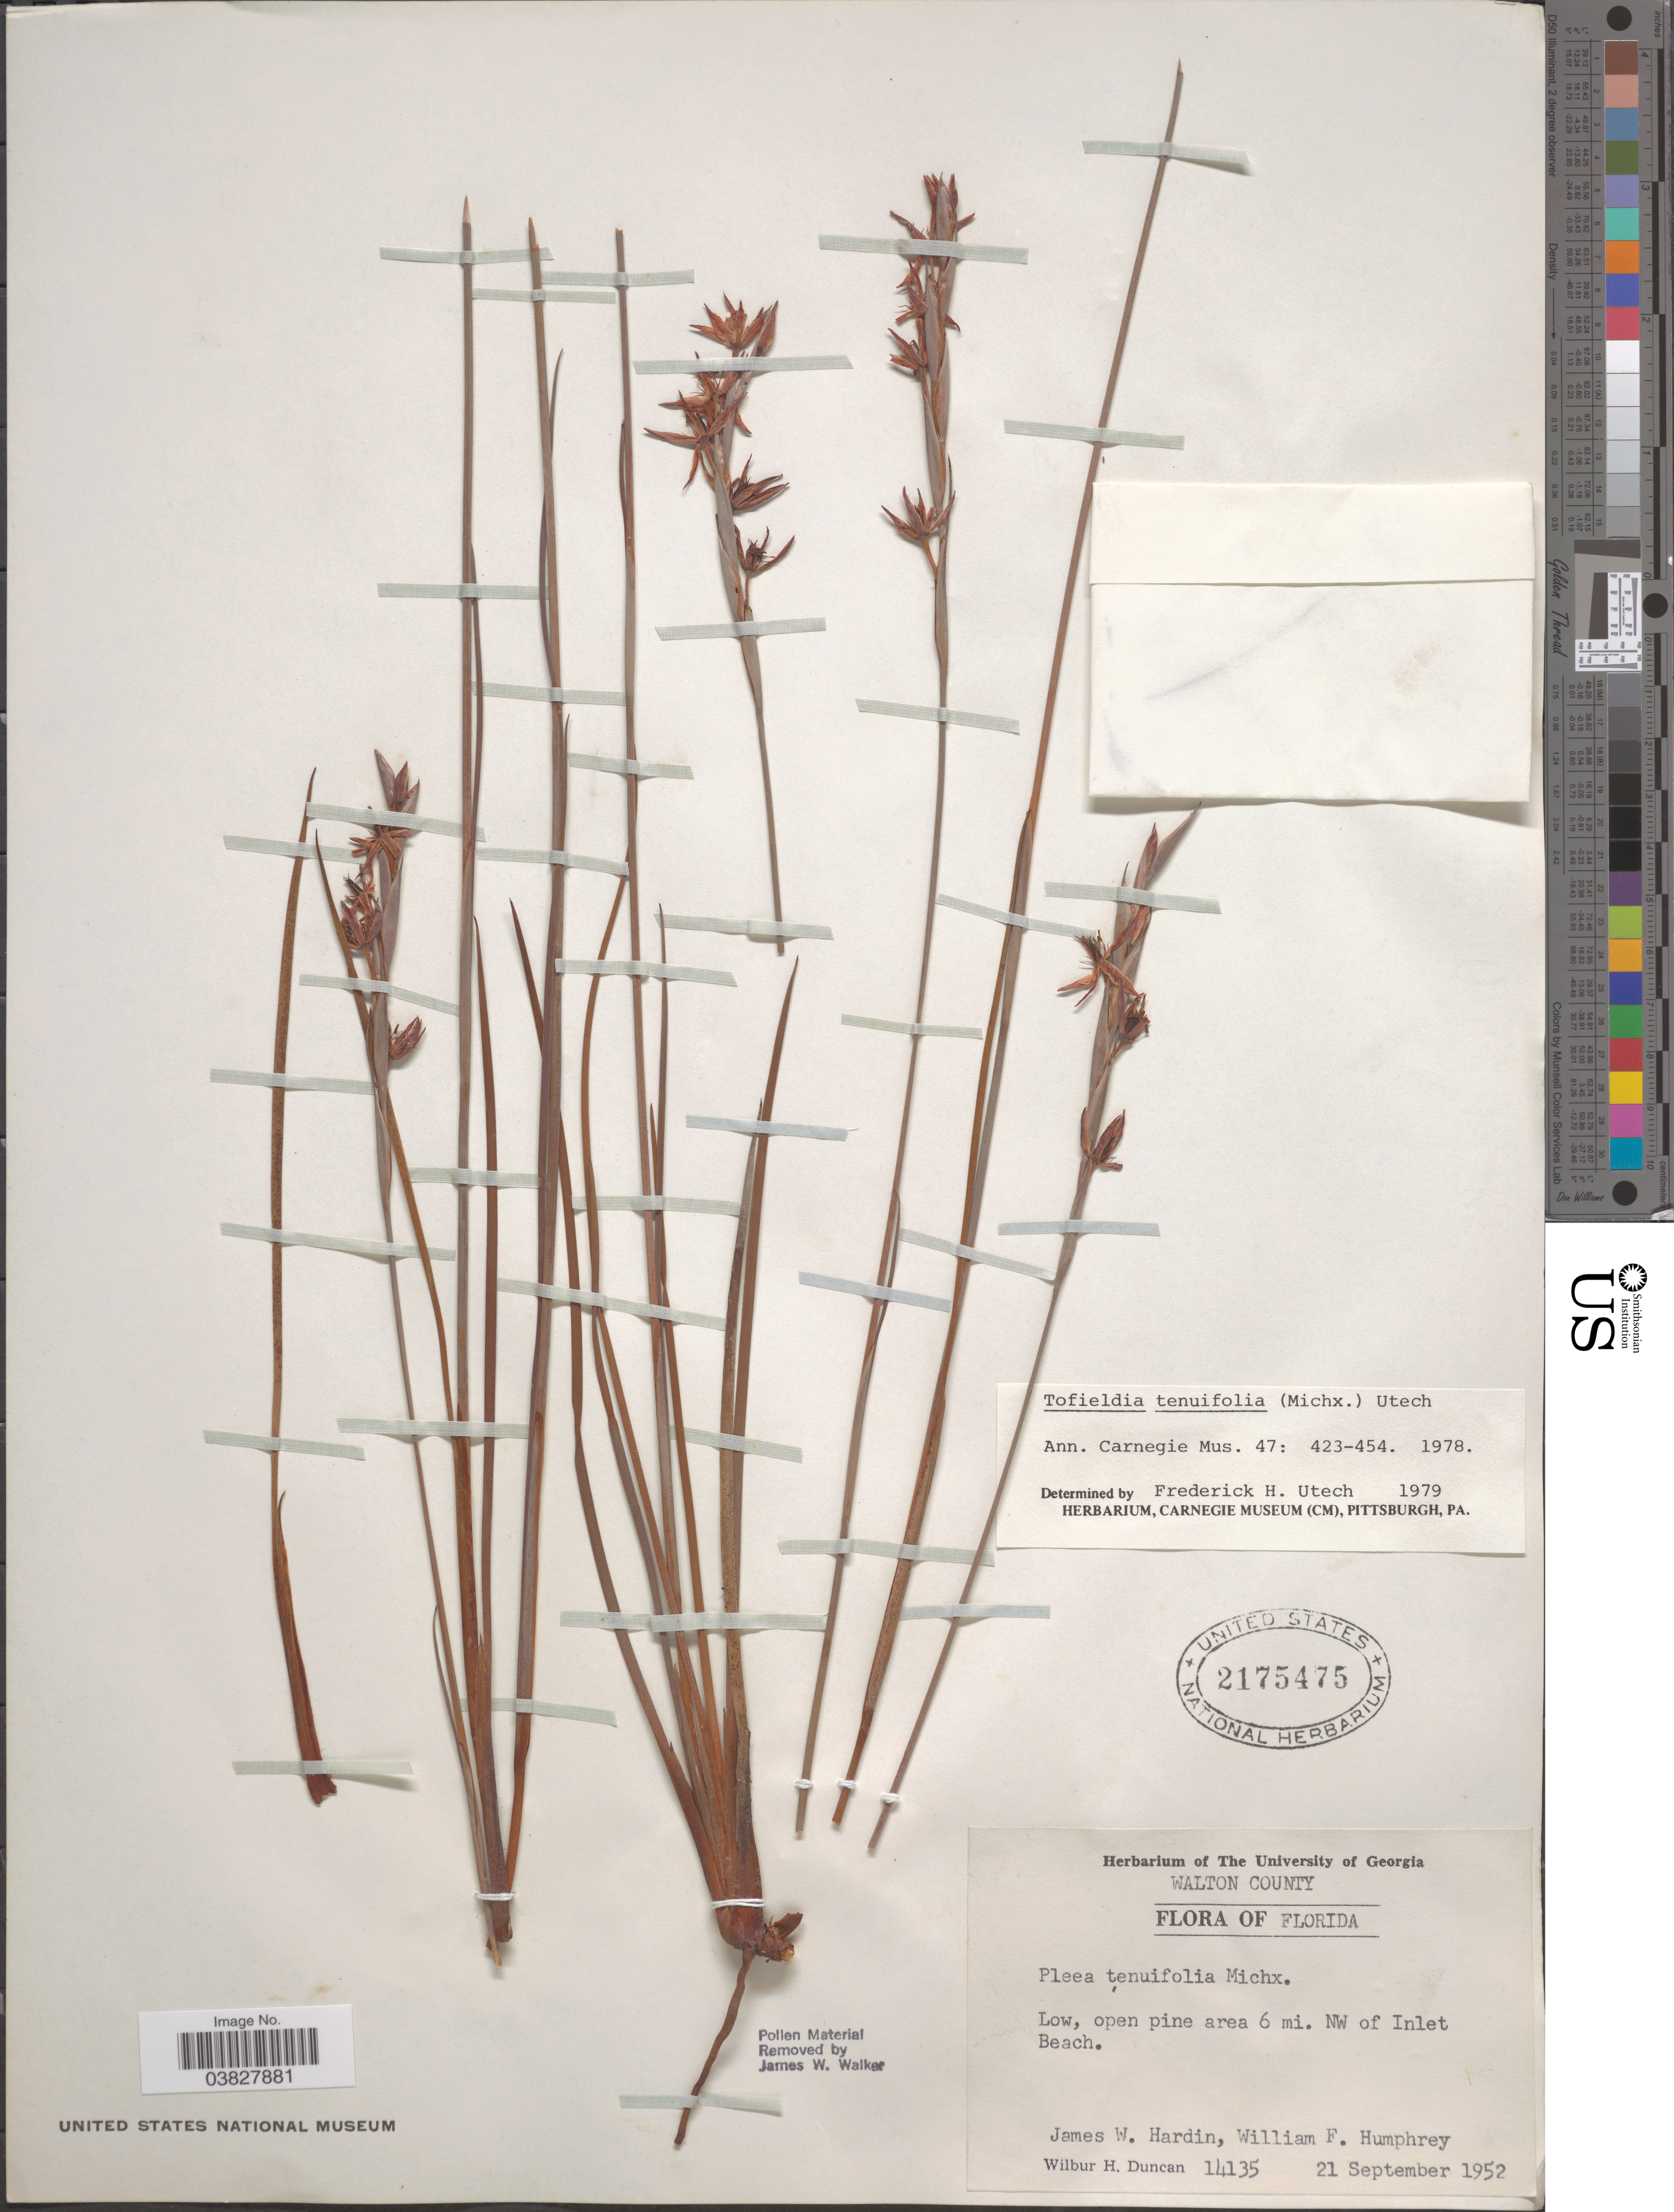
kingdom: Plantae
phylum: Tracheophyta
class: Liliopsida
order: Alismatales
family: Tofieldiaceae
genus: Pleea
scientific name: Pleea tenuifolia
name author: Michx.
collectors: W. H. Duncan, J. W. Hardin & W. Humphrey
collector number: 14135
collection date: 1952-09-21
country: United States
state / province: Florida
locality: Walton County. Low, open pine area, 6 mi. NW of Inlet Beach.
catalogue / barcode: US 2175475